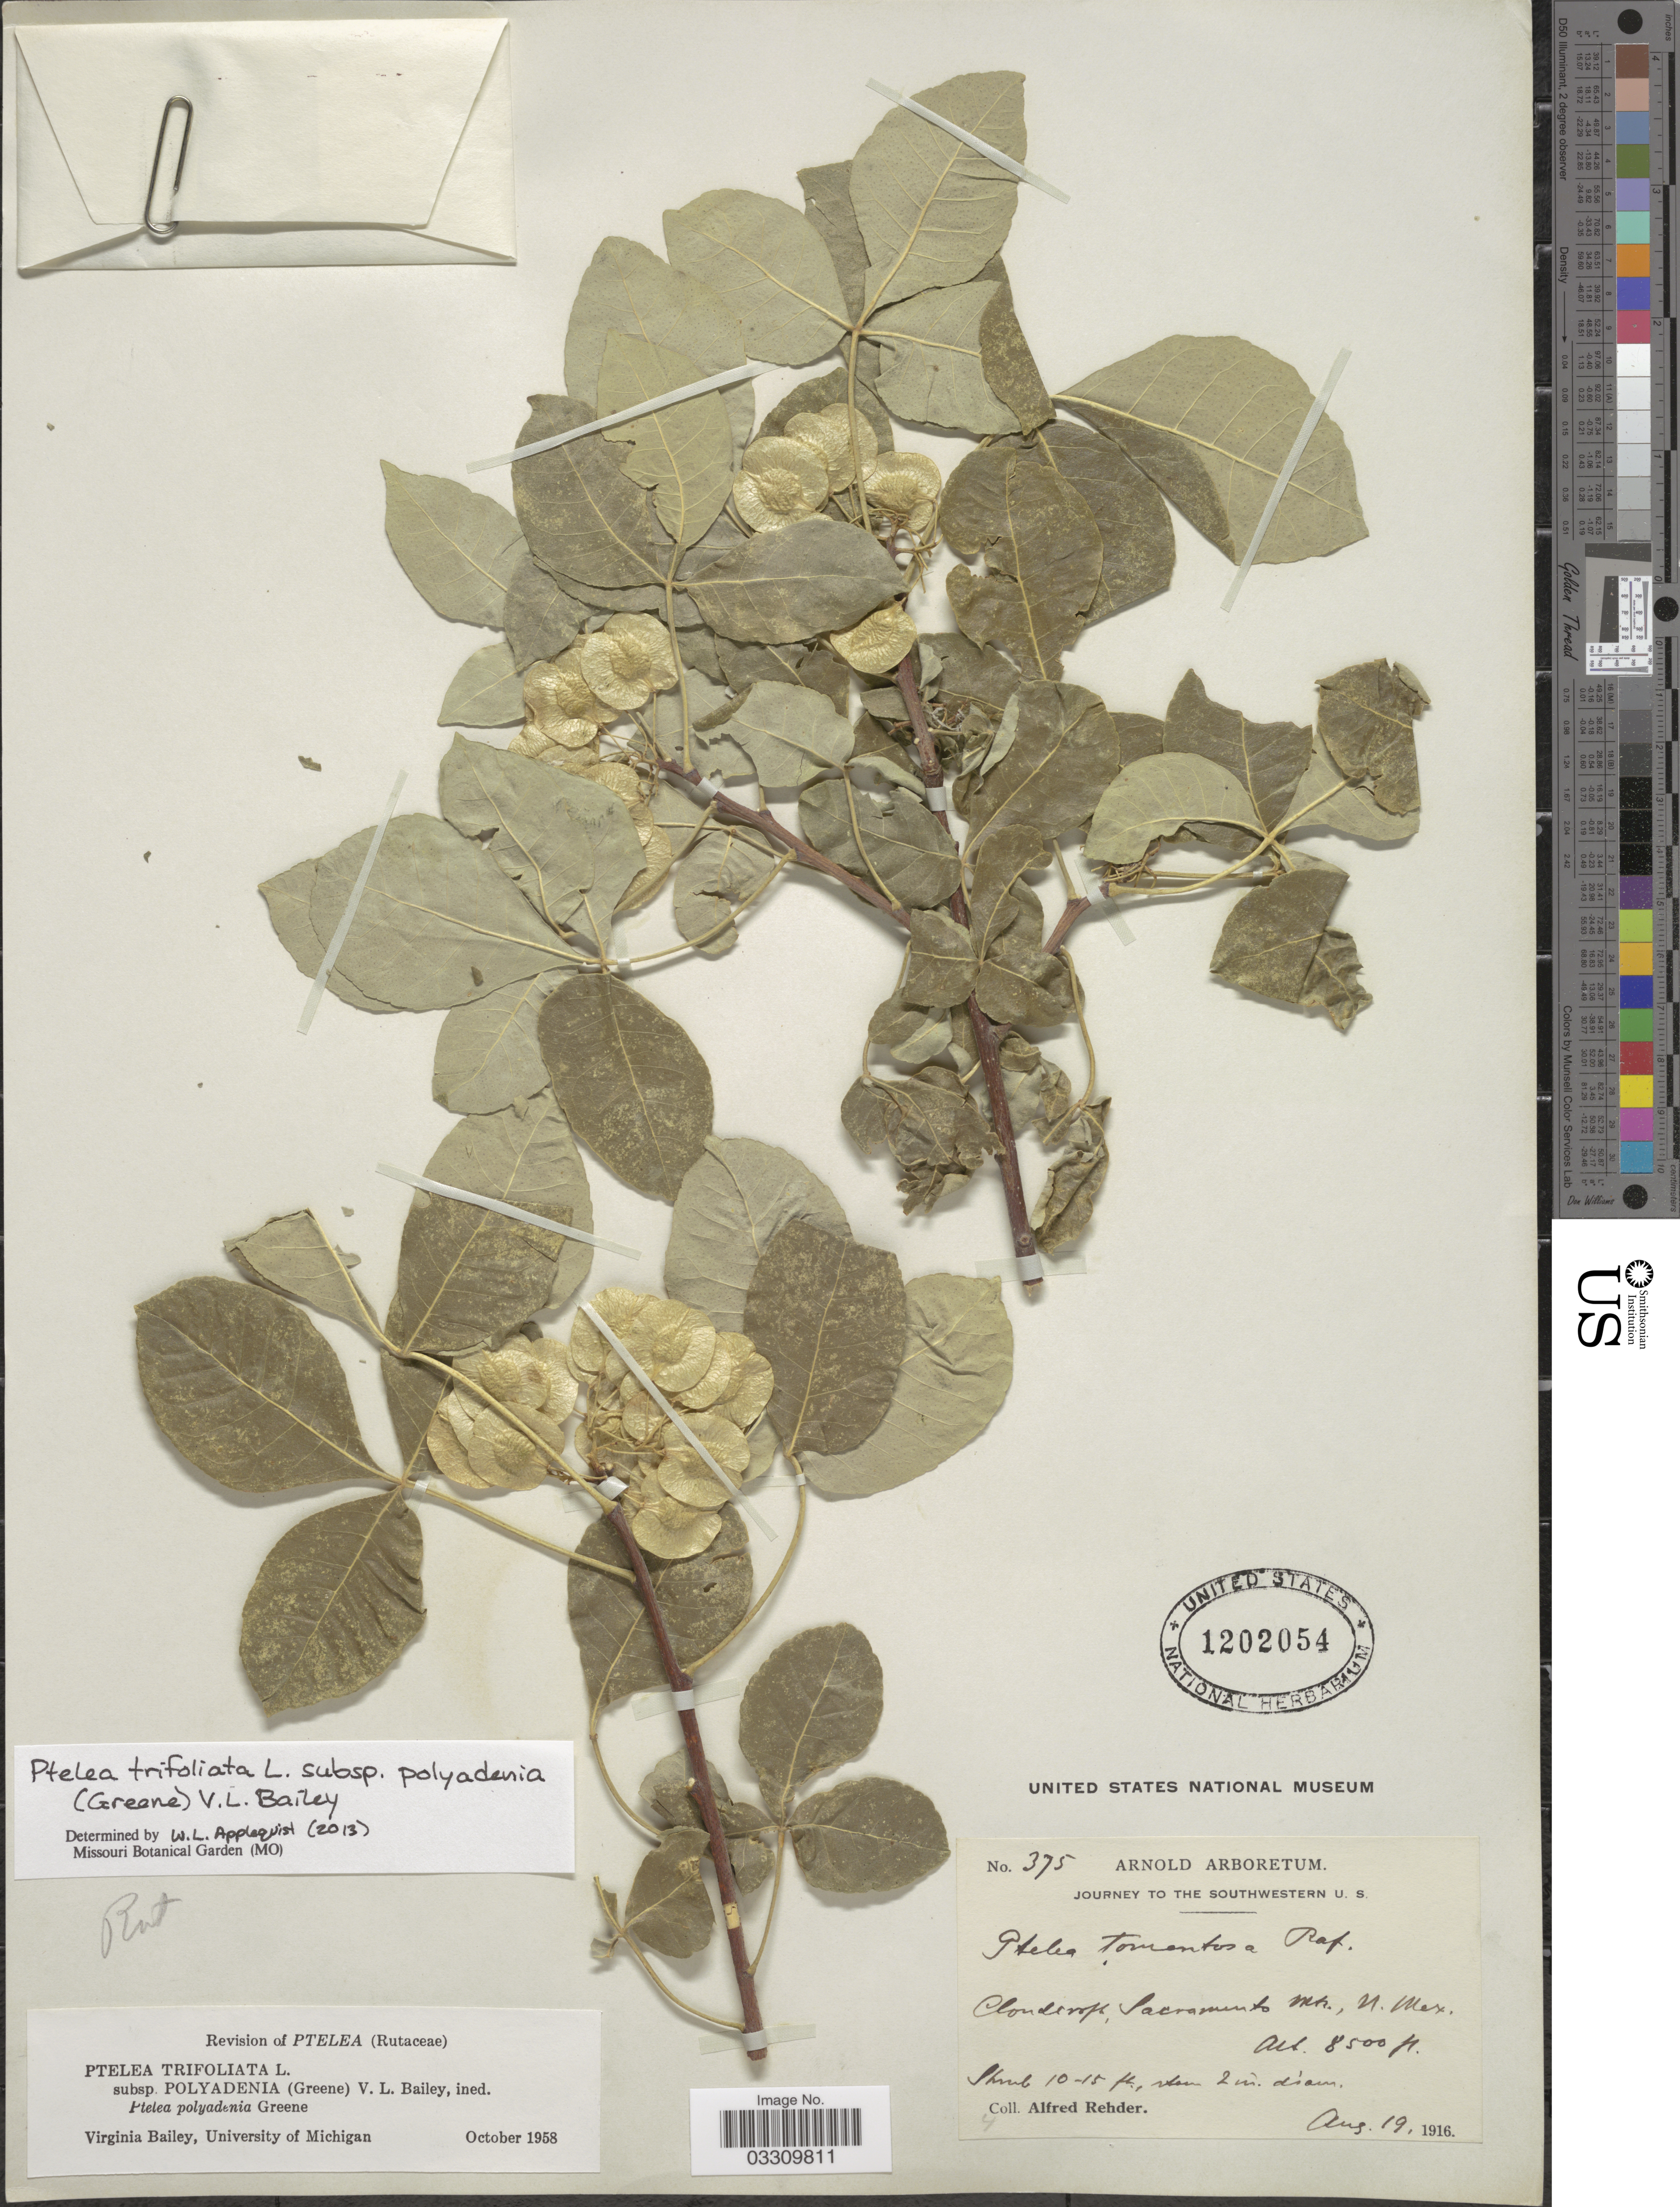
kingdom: Plantae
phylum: Tracheophyta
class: Magnoliopsida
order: Sapindales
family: Rutaceae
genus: Ptelea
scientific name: Ptelea trifoliata subsp. polyadenia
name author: (Greene) V. L. Bailey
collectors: A. Rehder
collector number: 375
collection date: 1916-08-19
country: United States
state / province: New Mexico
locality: Southwestern U. S. Cloudcroft, Sacramento Mts.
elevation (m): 2591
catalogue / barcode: US 1202054